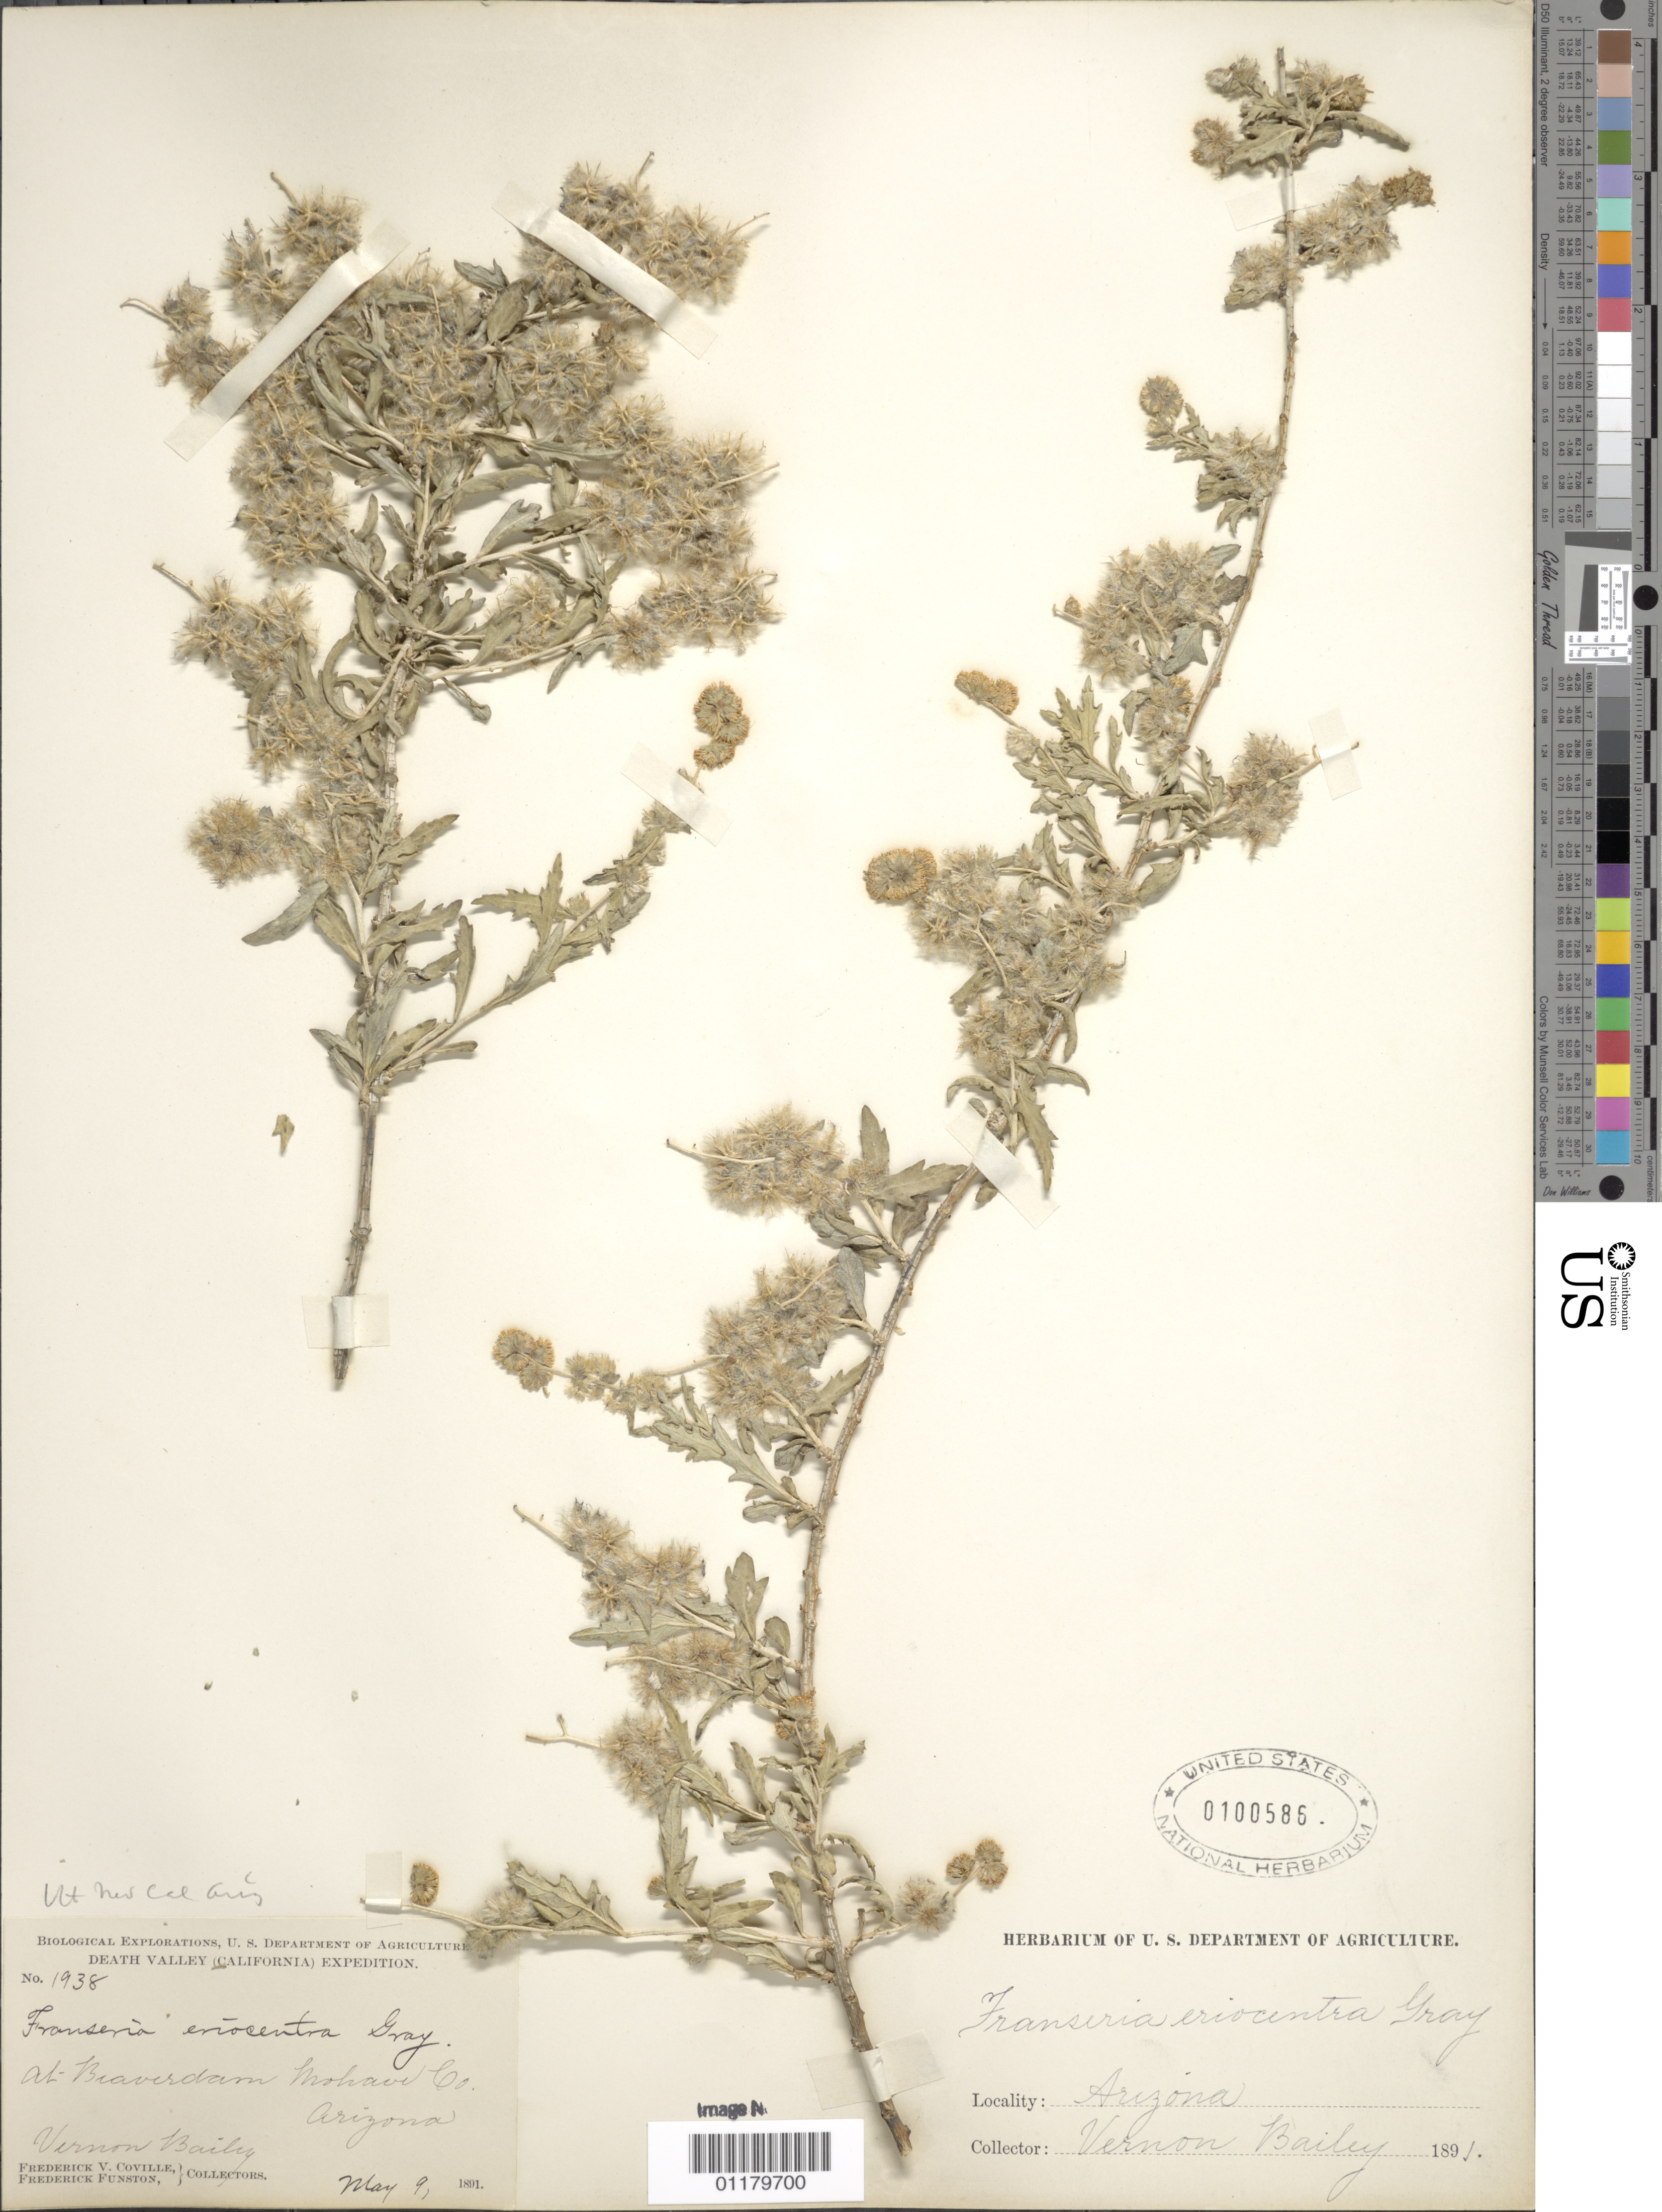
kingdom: Plantae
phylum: Tracheophyta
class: Magnoliopsida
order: Asterales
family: Asteraceae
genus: Franseria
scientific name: Franseria eriocentra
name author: A. Gray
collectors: V. O. Bailey, F. V. Coville & F. Funston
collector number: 1938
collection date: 1891-05-09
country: United States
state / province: Arizona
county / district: Mohave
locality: Beaverdam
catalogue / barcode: US 100586